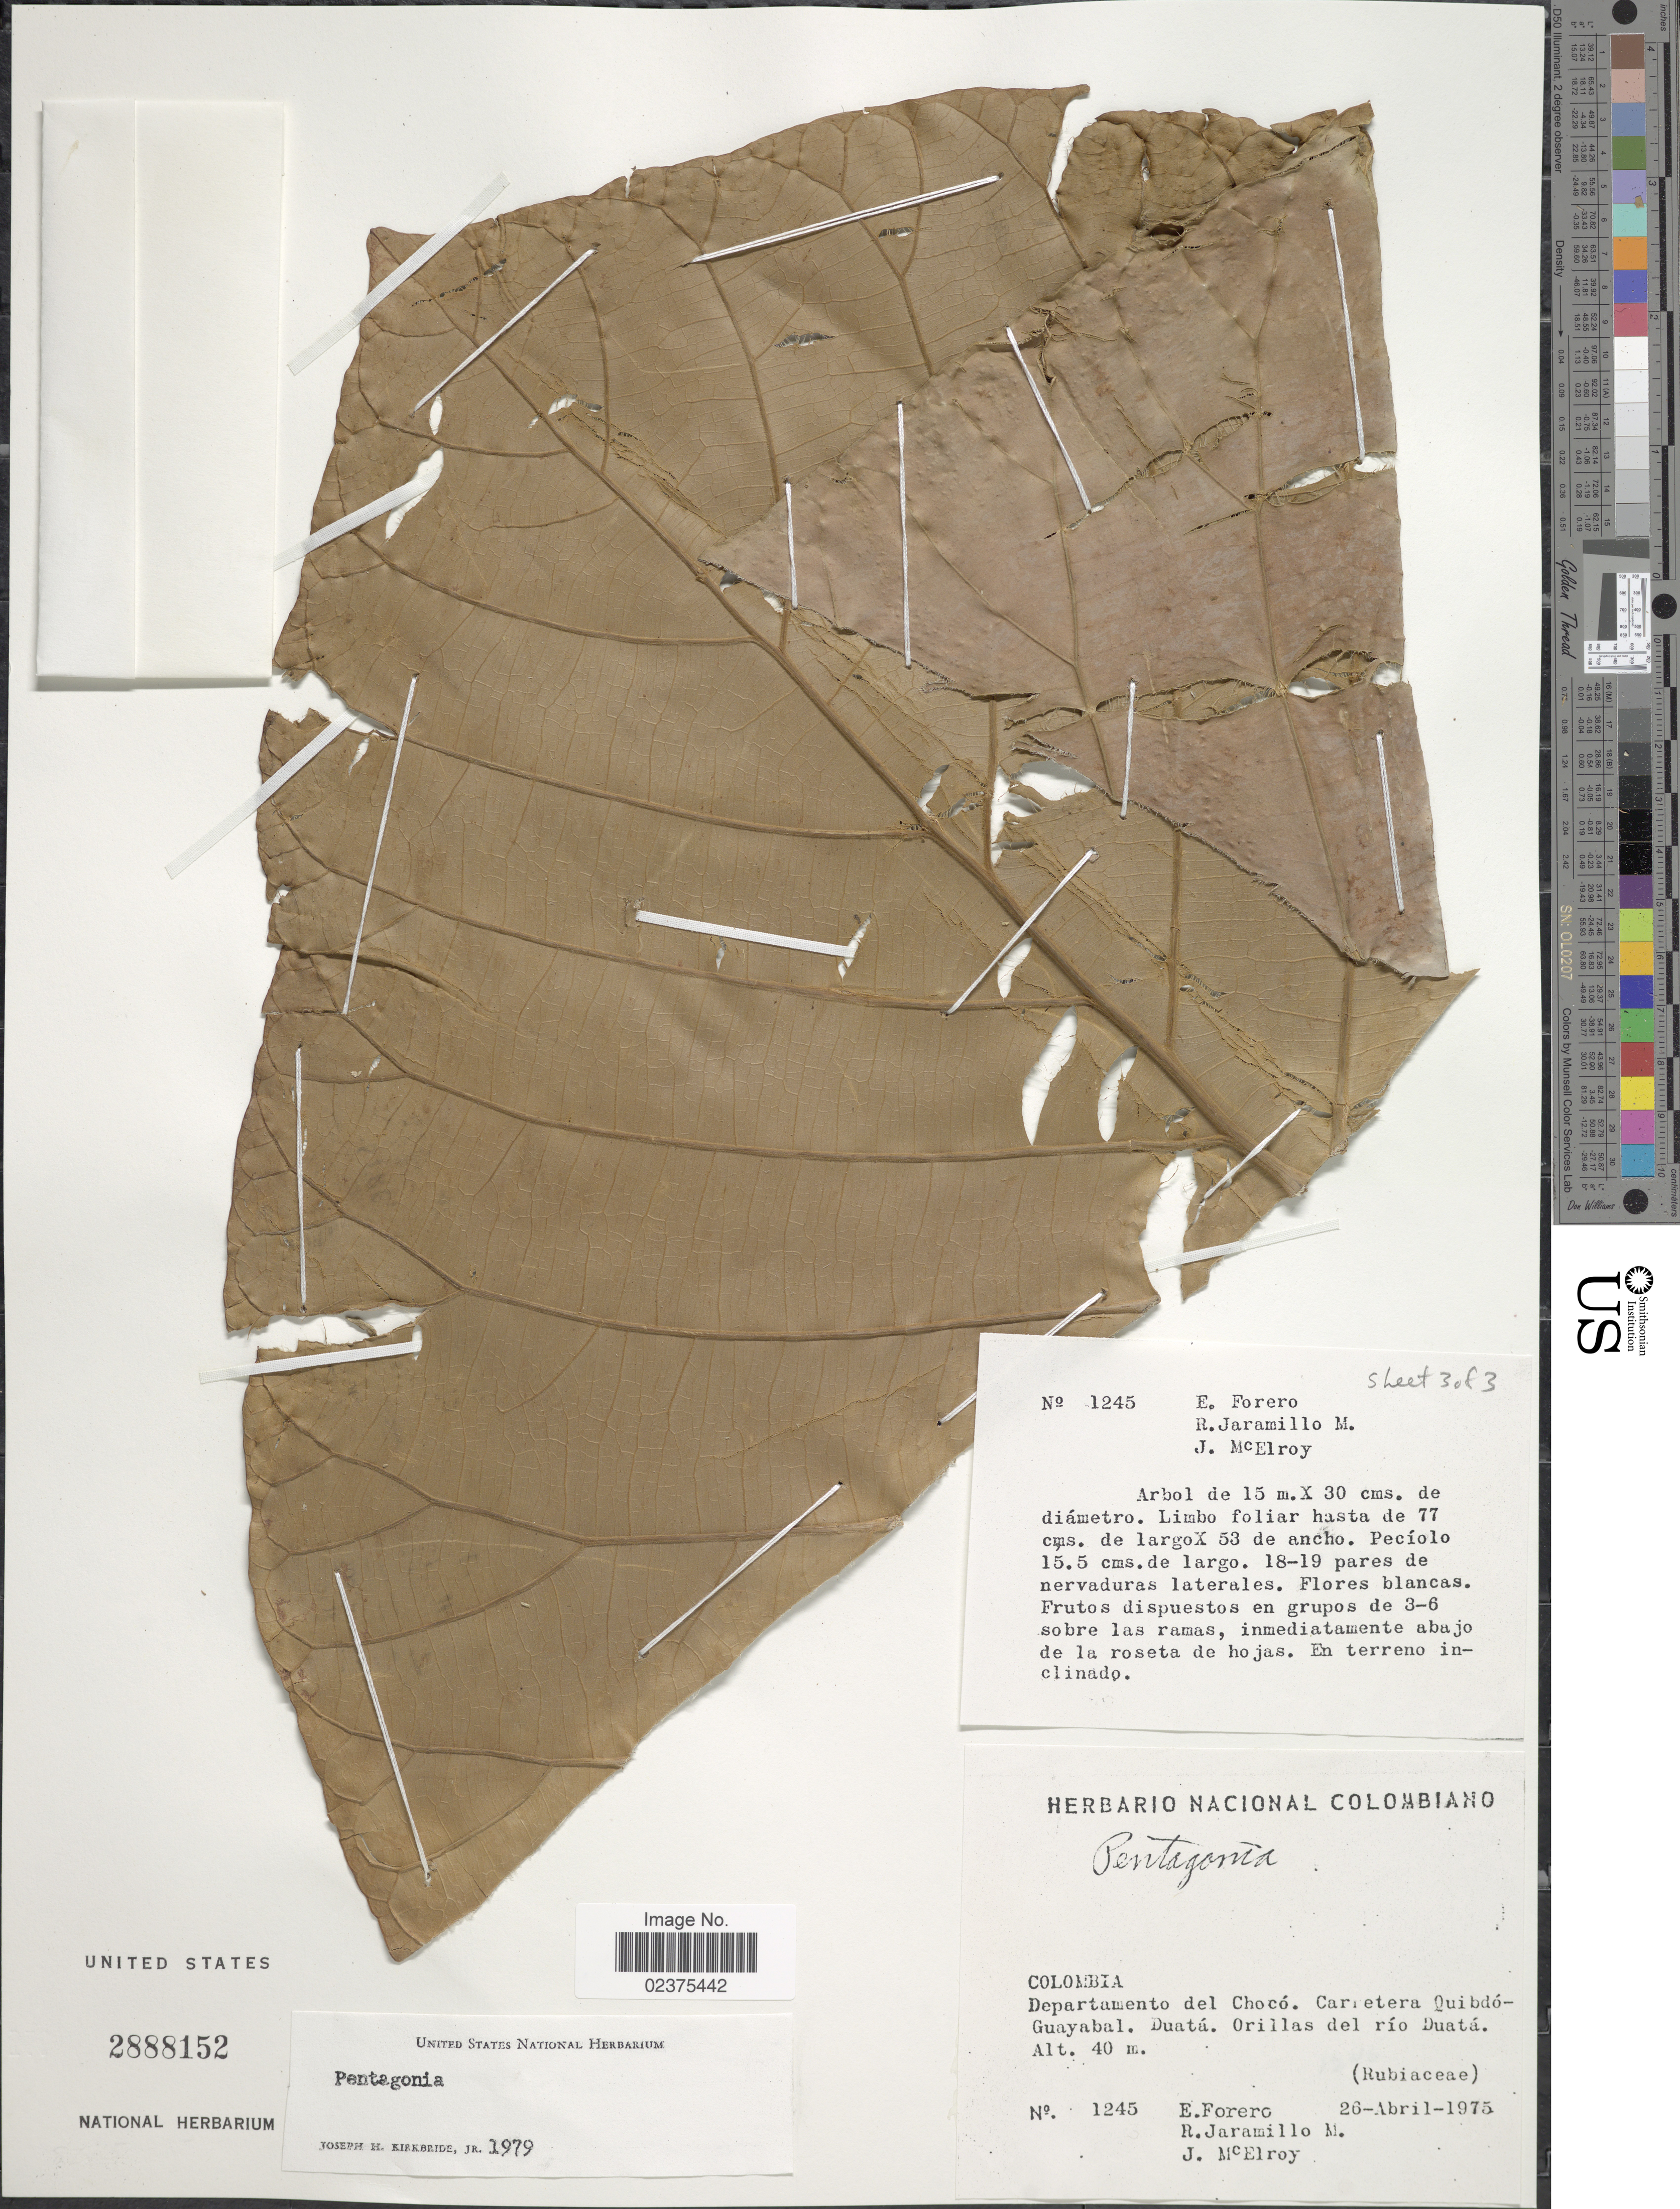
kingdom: Plantae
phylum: Tracheophyta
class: Magnoliopsida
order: Gentianales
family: Rubiaceae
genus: Pentagonia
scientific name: Pentagonia sp.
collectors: E. Forero, R. Jaramillo M. & J. B. McElroy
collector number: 1245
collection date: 1975-04-26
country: Colombia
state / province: Chocó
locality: Departamento del Choco, Carretera Quibdo-Guayabal, Duata, Orillas del rio Duata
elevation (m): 40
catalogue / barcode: US 2888152